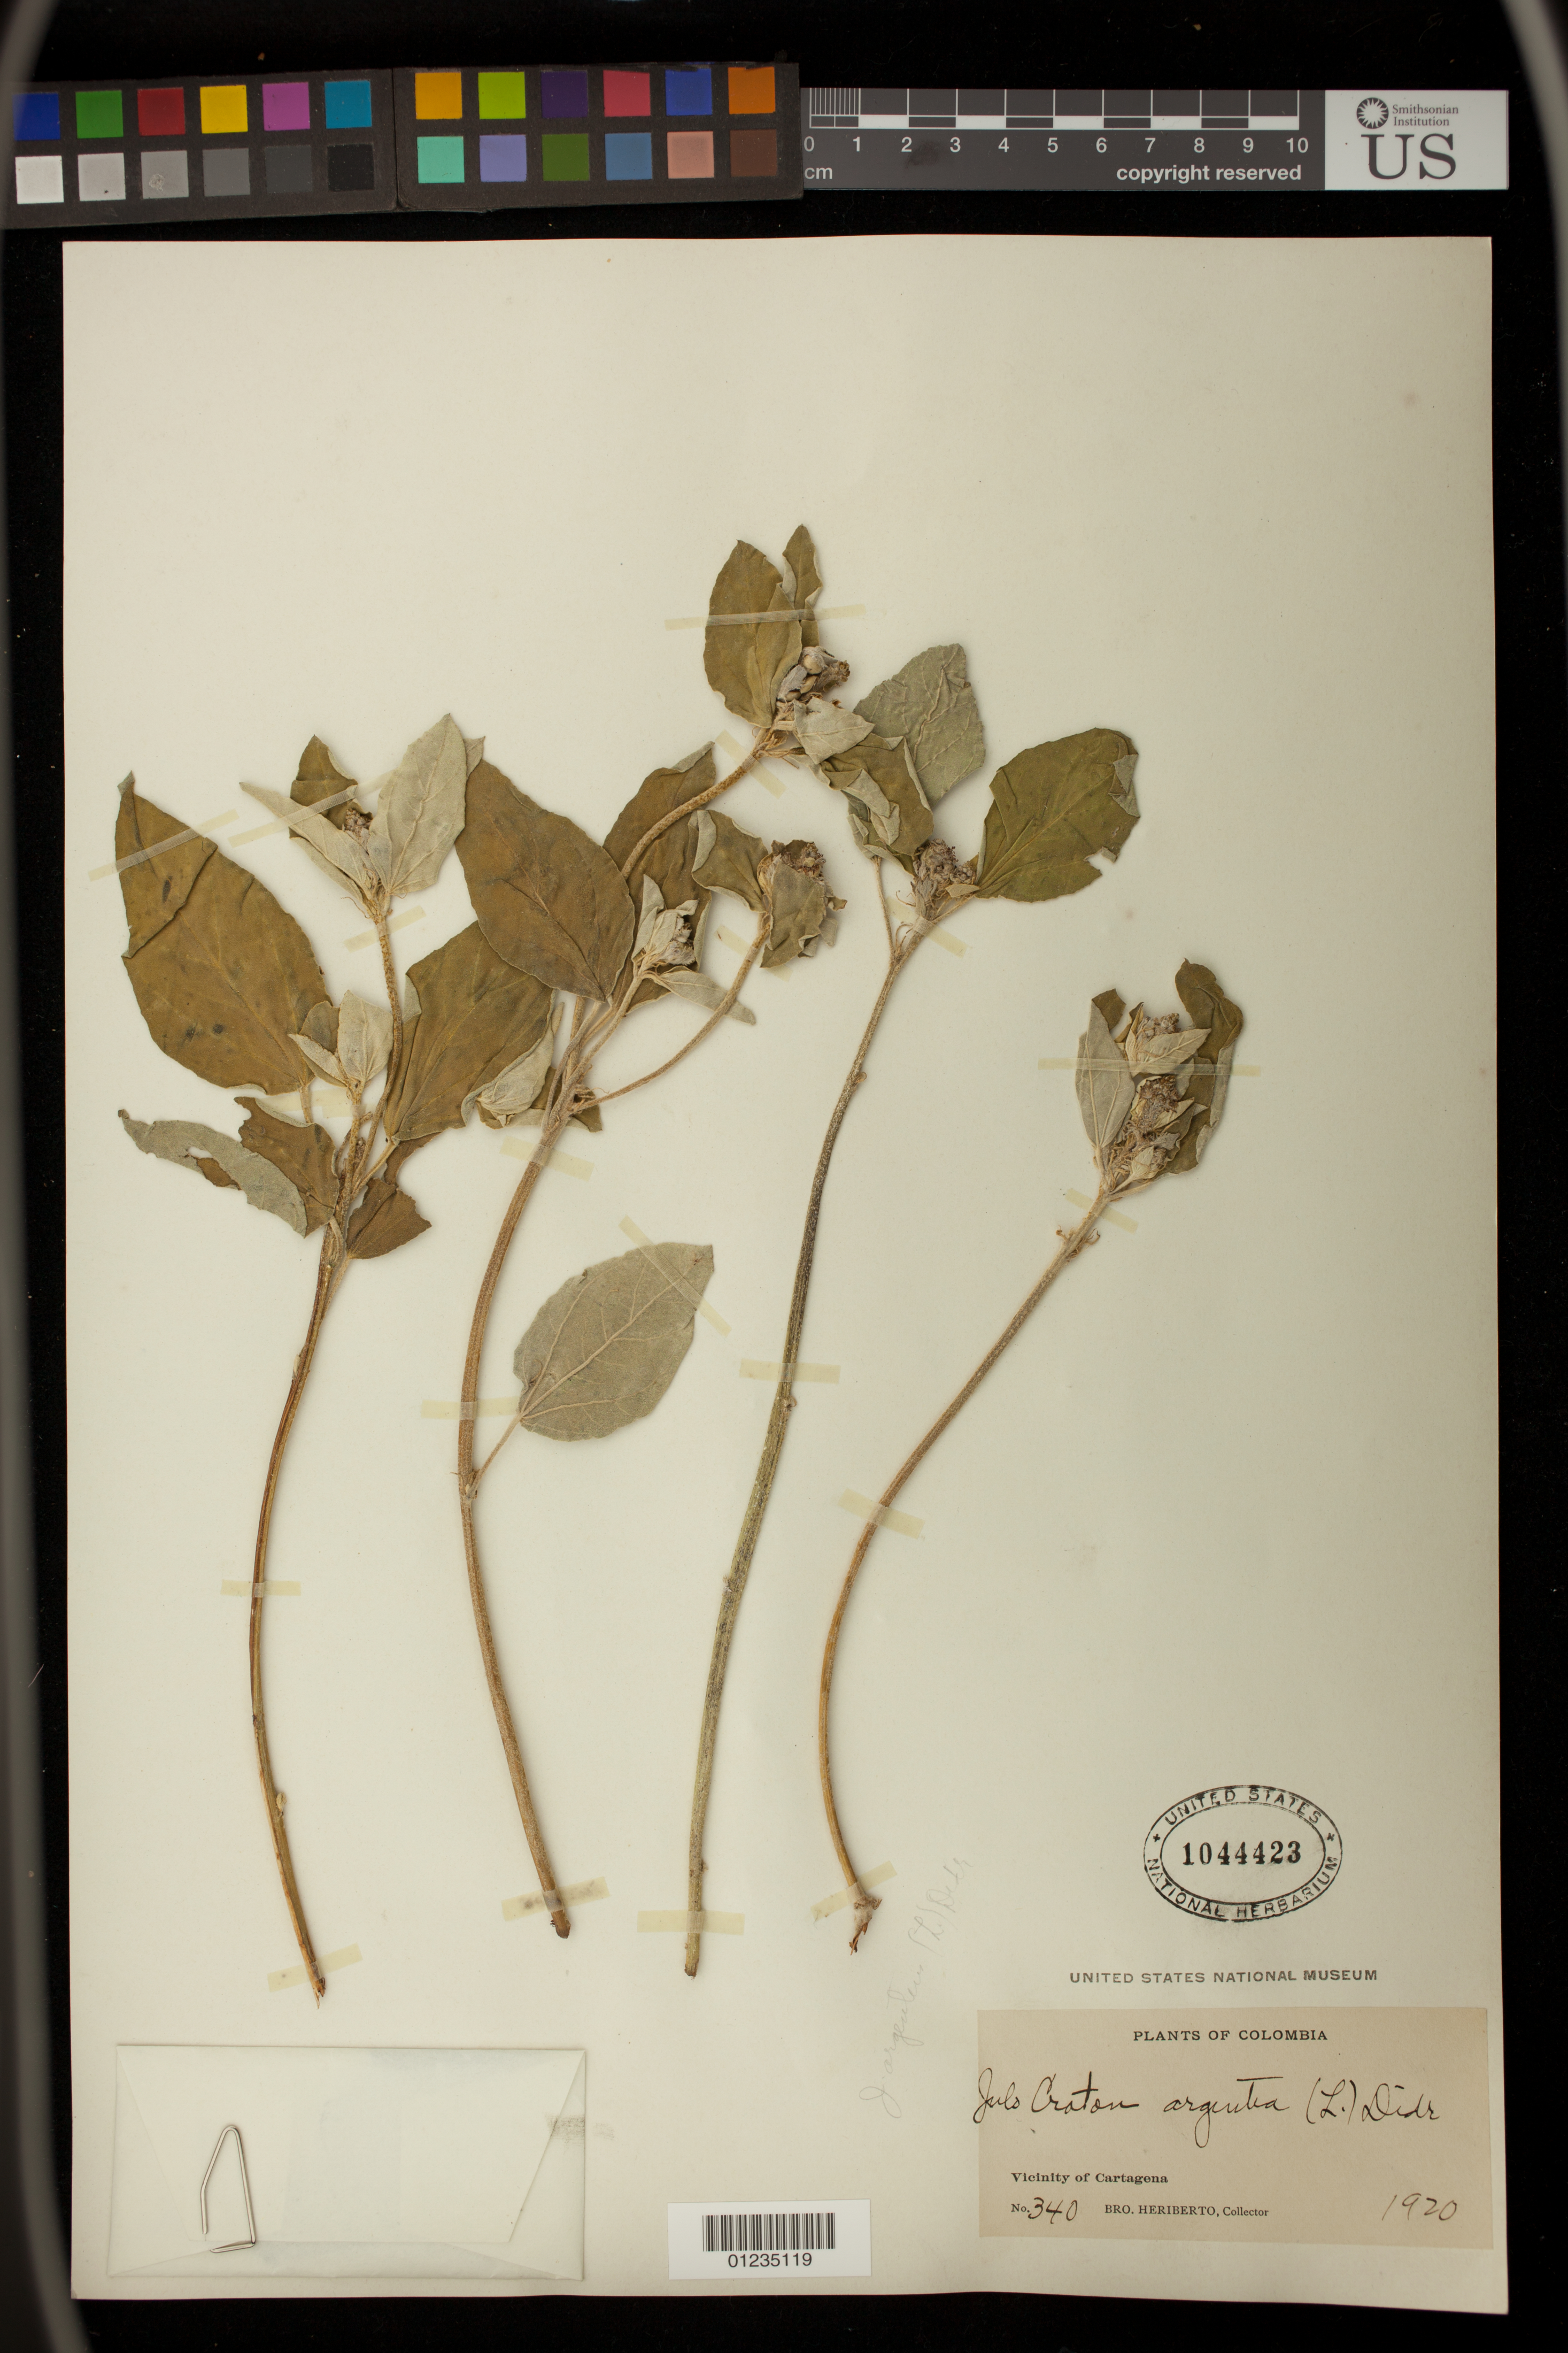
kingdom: Plantae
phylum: Tracheophyta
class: Magnoliopsida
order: Malpighiales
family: Euphorbiaceae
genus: Julocroton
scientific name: Julocroton argenteus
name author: (L.) Didr.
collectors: B. Heriberto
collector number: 340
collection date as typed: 1920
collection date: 1920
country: Colombia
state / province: Bolívar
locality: Vicinity of Cartagena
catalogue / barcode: US 1044423